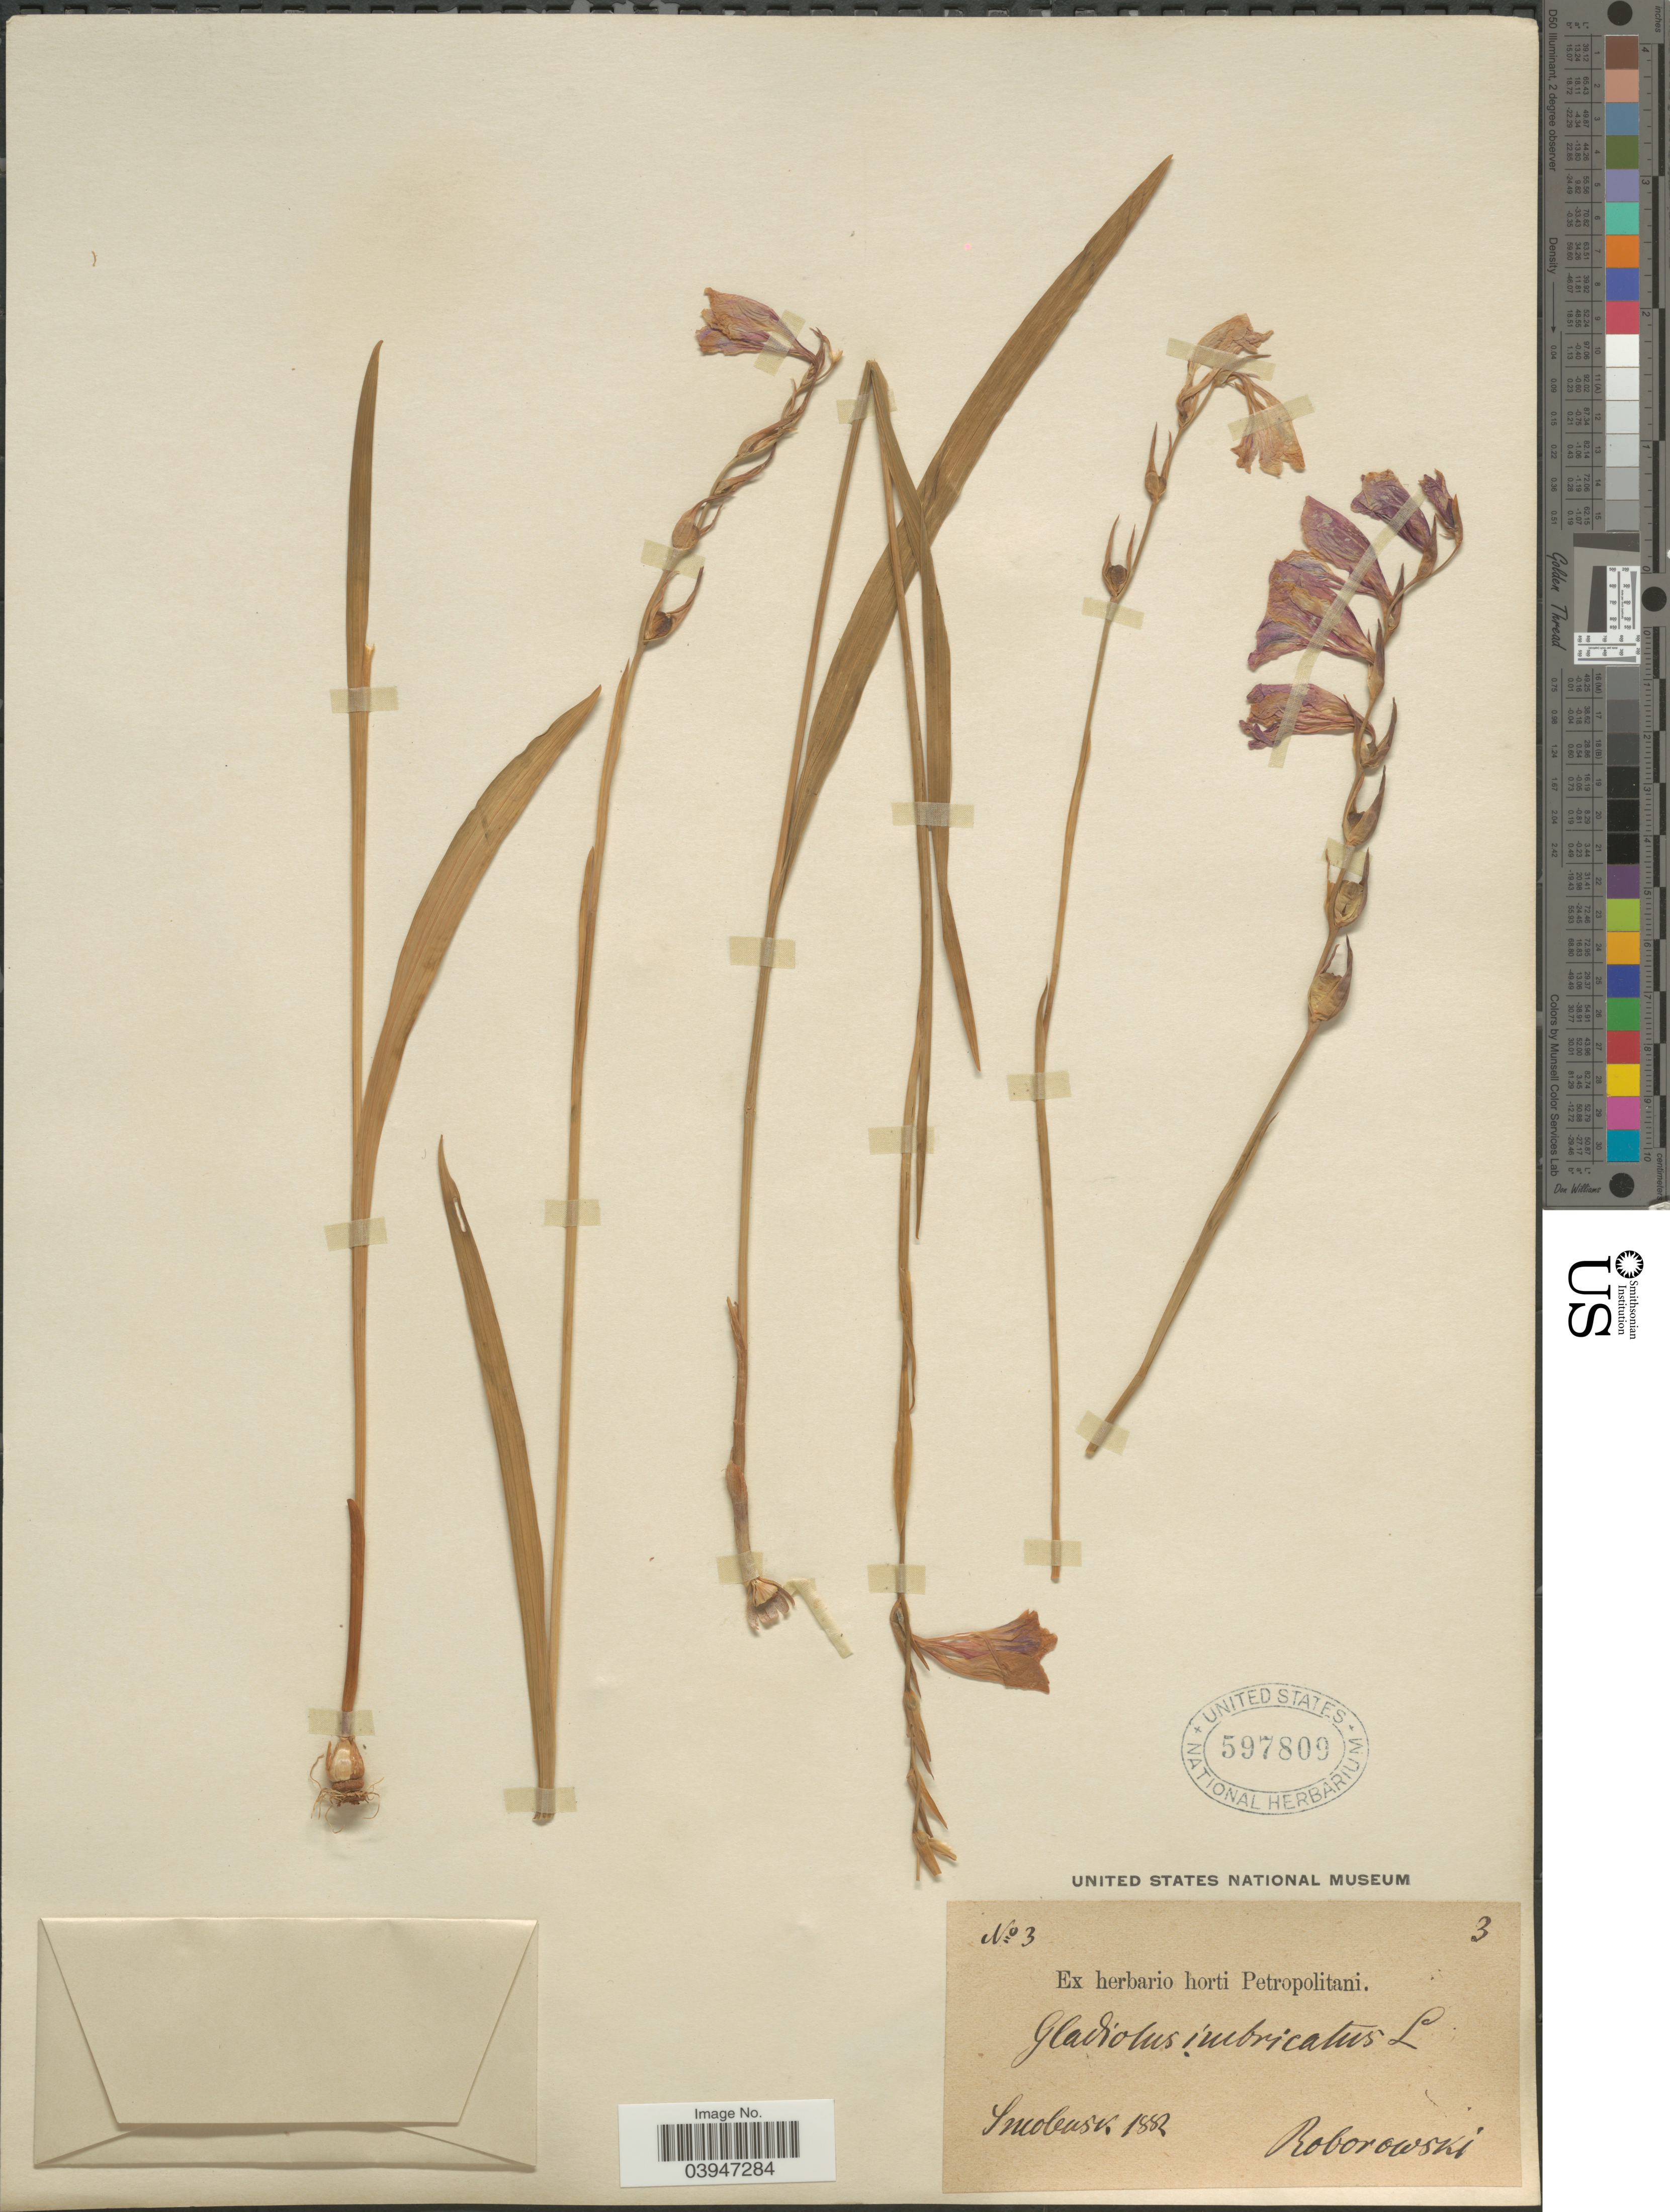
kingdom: Plantae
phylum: Tracheophyta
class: Liliopsida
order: Asparagales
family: Iridaceae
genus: Gladiolus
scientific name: Gladiolus imbricatus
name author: L.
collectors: Roborowski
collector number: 3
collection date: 1882-05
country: Russian Federation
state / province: Smolensk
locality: Smolensk.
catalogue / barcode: US 597809